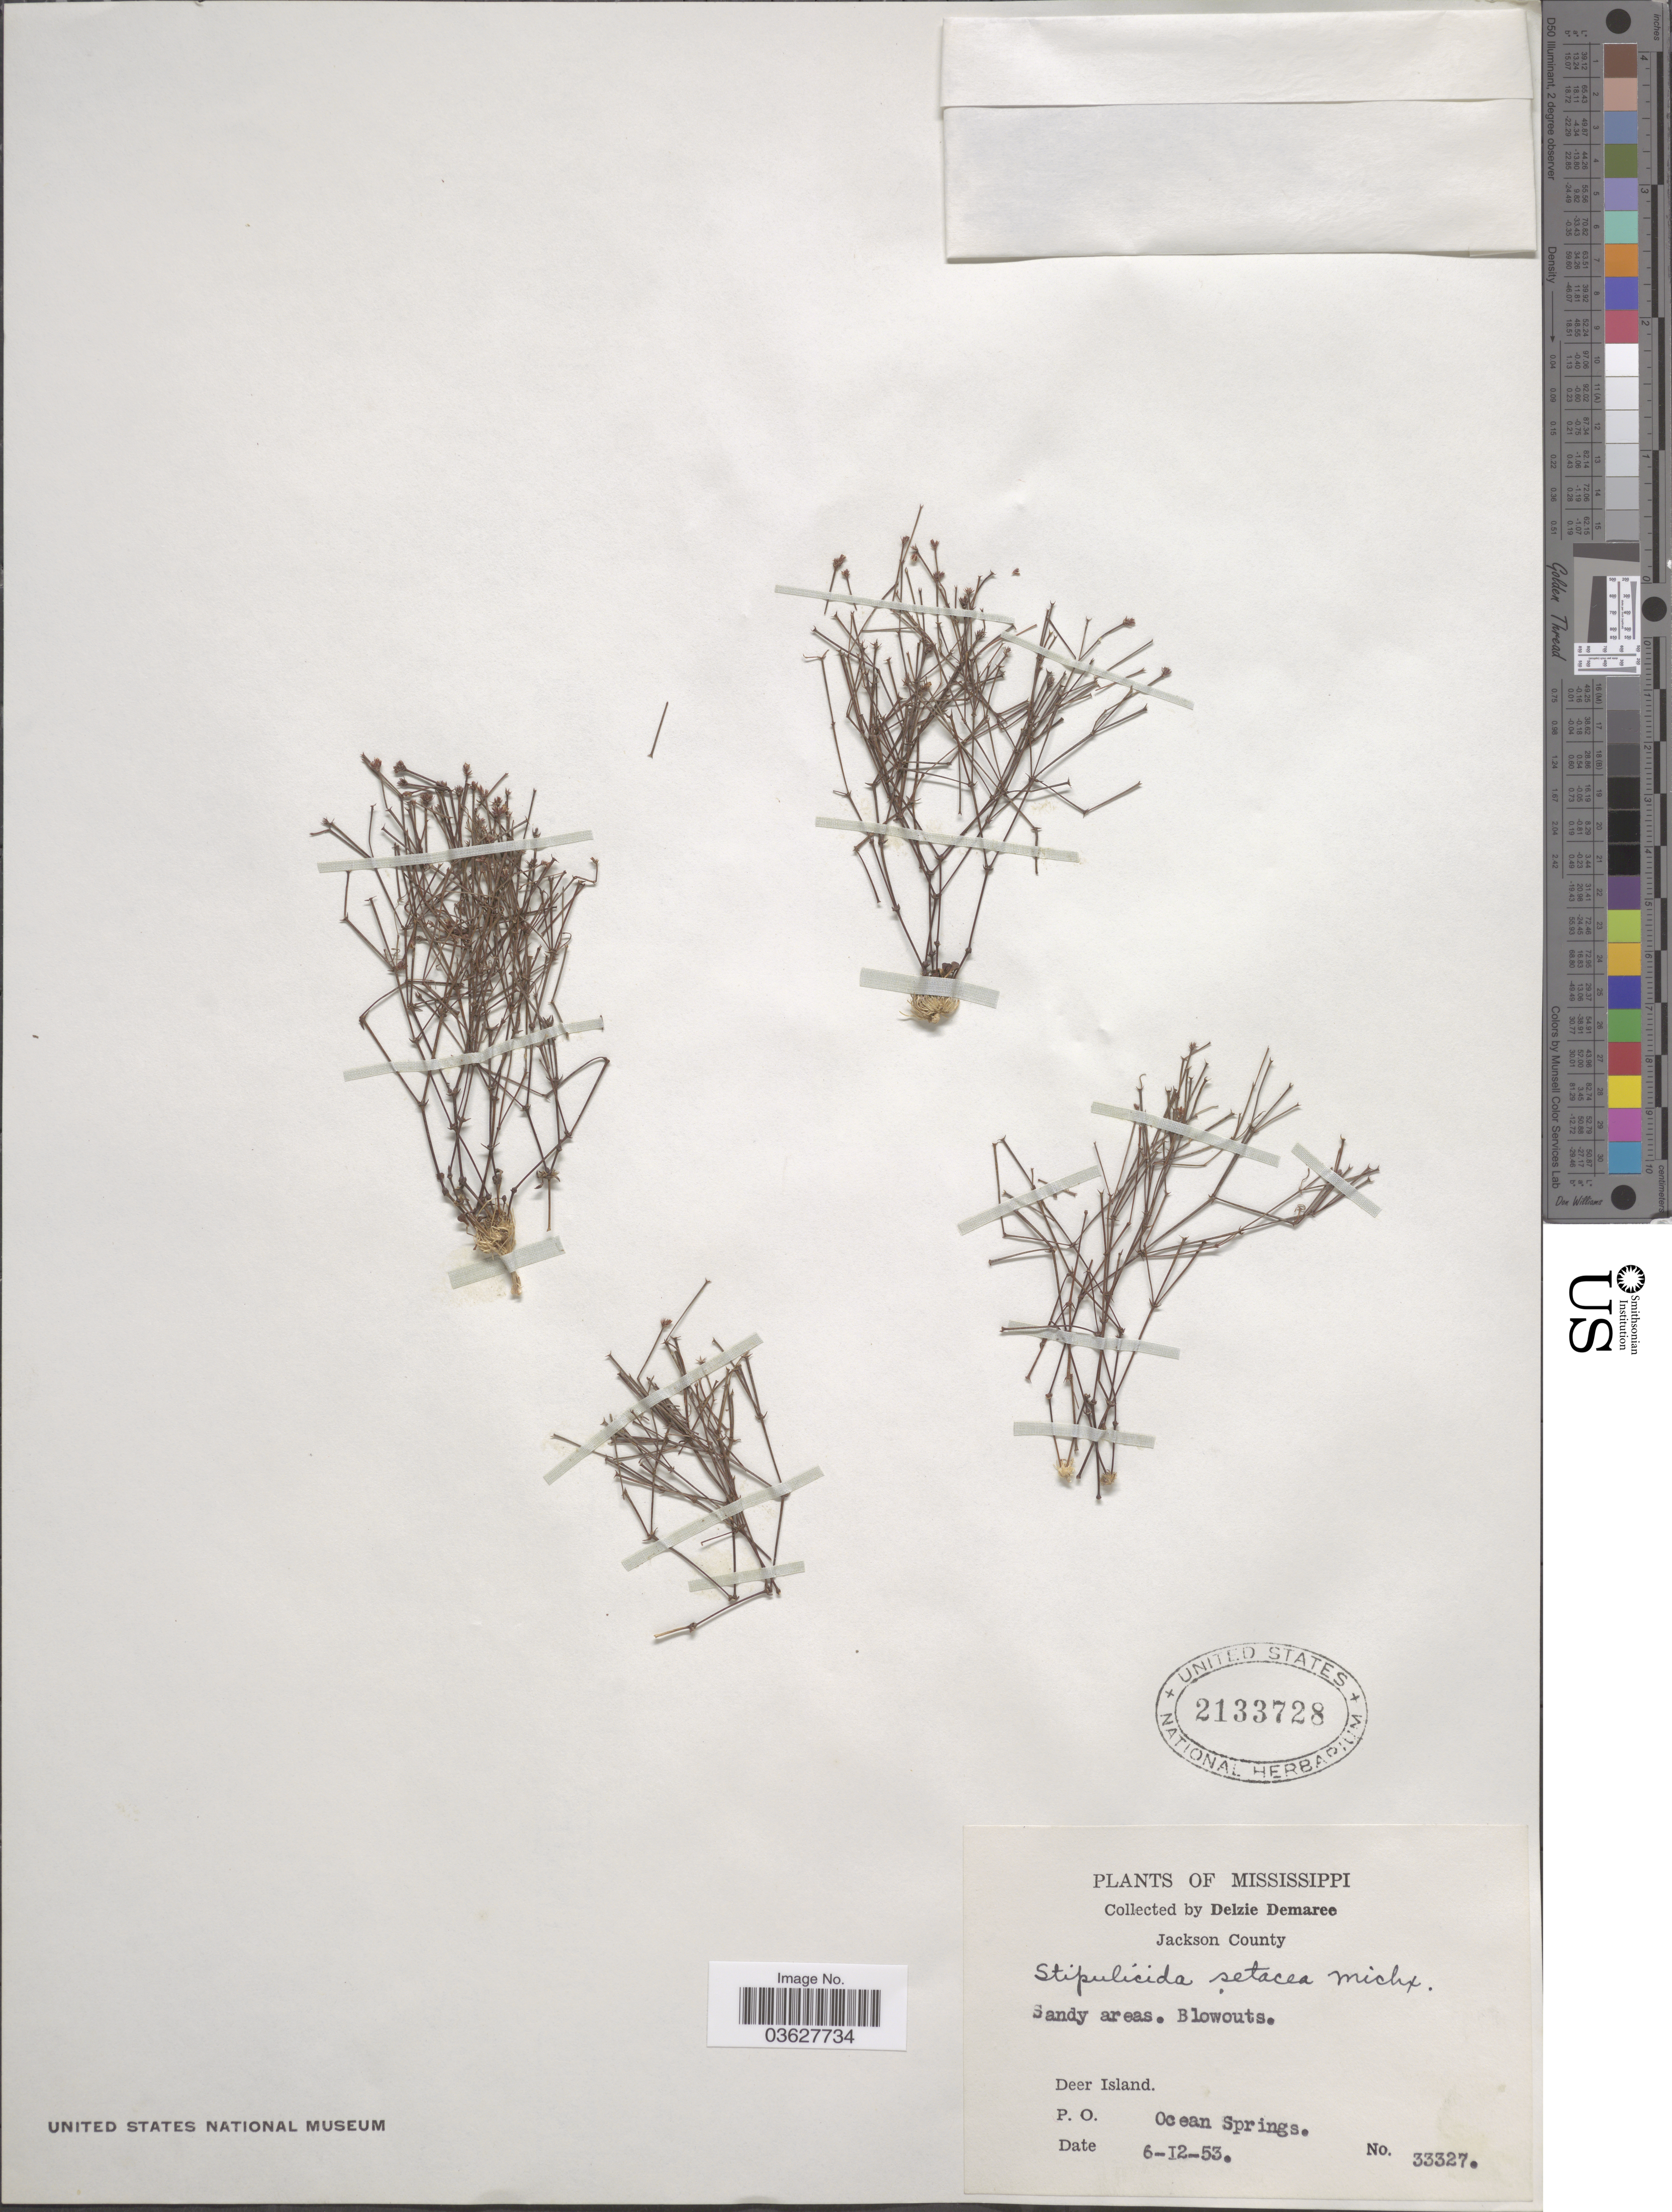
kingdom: Plantae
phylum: Tracheophyta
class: Magnoliopsida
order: Caryophyllales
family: Caryophyllaceae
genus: Stipulicida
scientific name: Stipulicida setacea var. setacea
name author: Michx.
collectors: D. Demaree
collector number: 33327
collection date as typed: Transcribed d/m/y: 12/6/53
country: United States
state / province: Mississippi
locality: Jackson County. Sandy areas. Blowouts. Deer Island. P.O. Ocean Springs.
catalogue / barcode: US 2133728